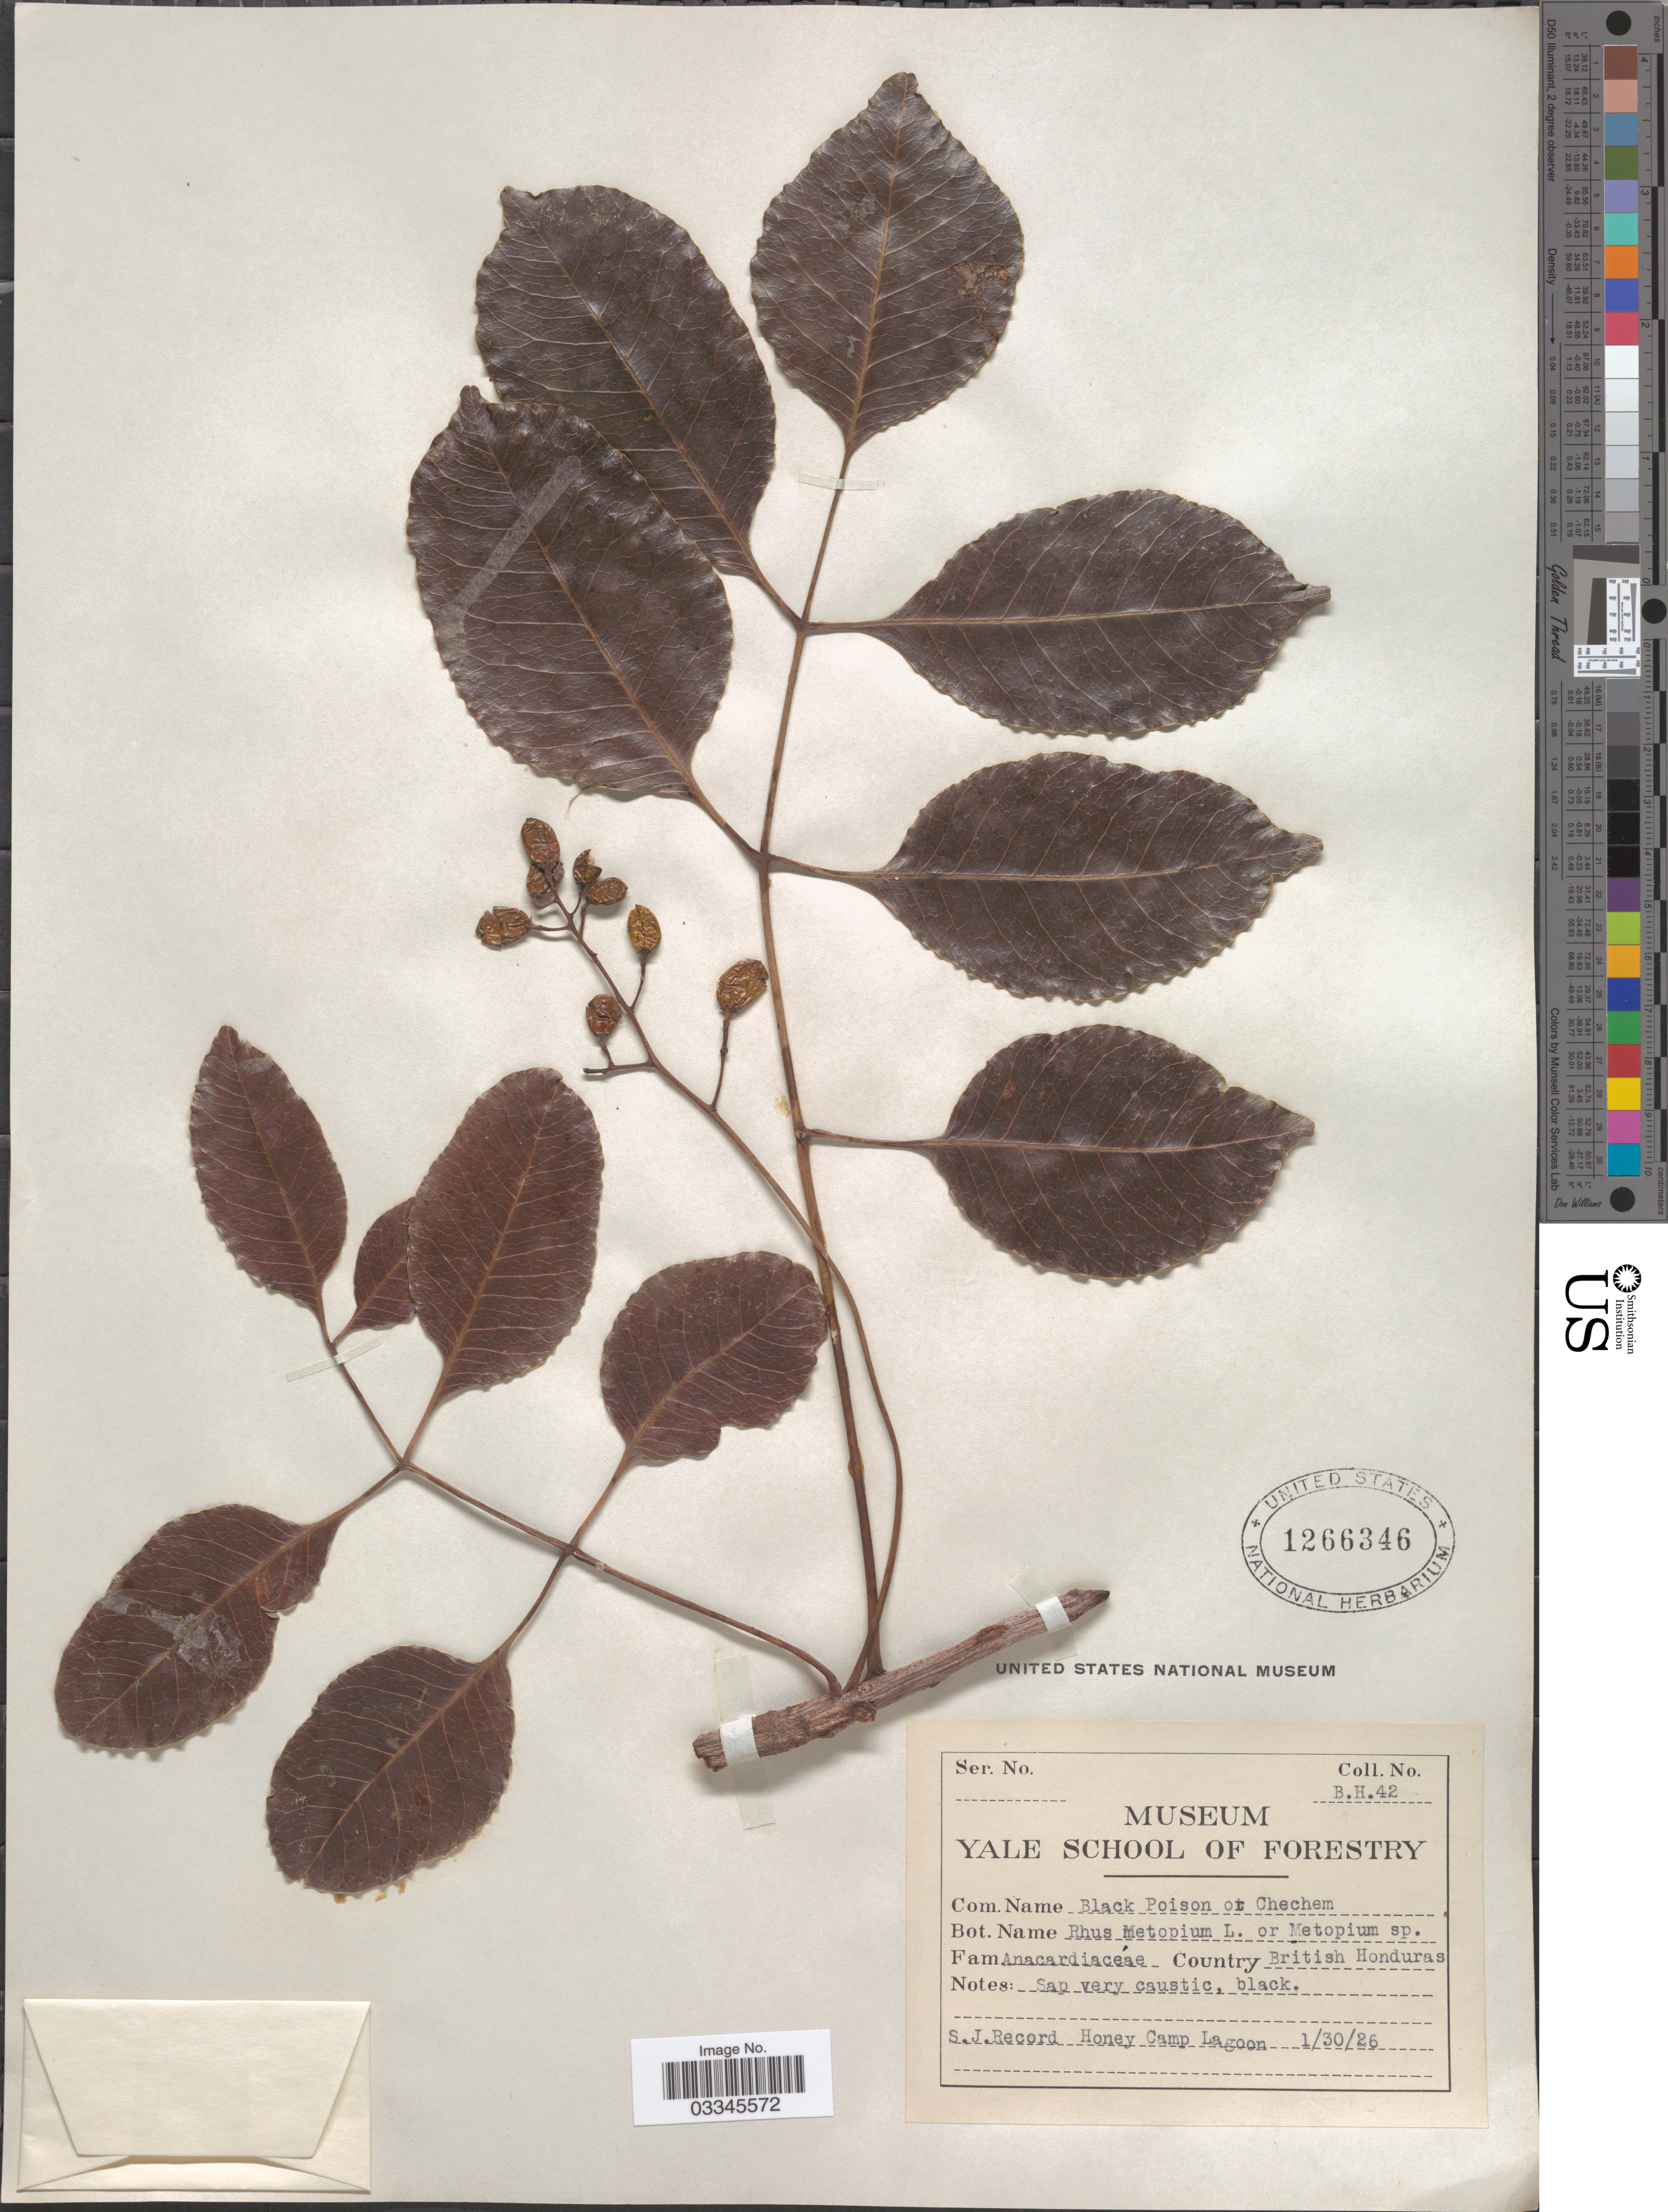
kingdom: Plantae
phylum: Tracheophyta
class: Magnoliopsida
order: Sapindales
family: Anacardiaceae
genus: Metopium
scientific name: Metopium brownei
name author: (Jacq.) Urb.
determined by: Mitchell, John D.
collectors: S. J. Record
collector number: B.H.42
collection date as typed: Transcribed d/m/y: 30/1/26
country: Belize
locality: British Honduras. Honey Camp Lagoon.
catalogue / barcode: US 1266346